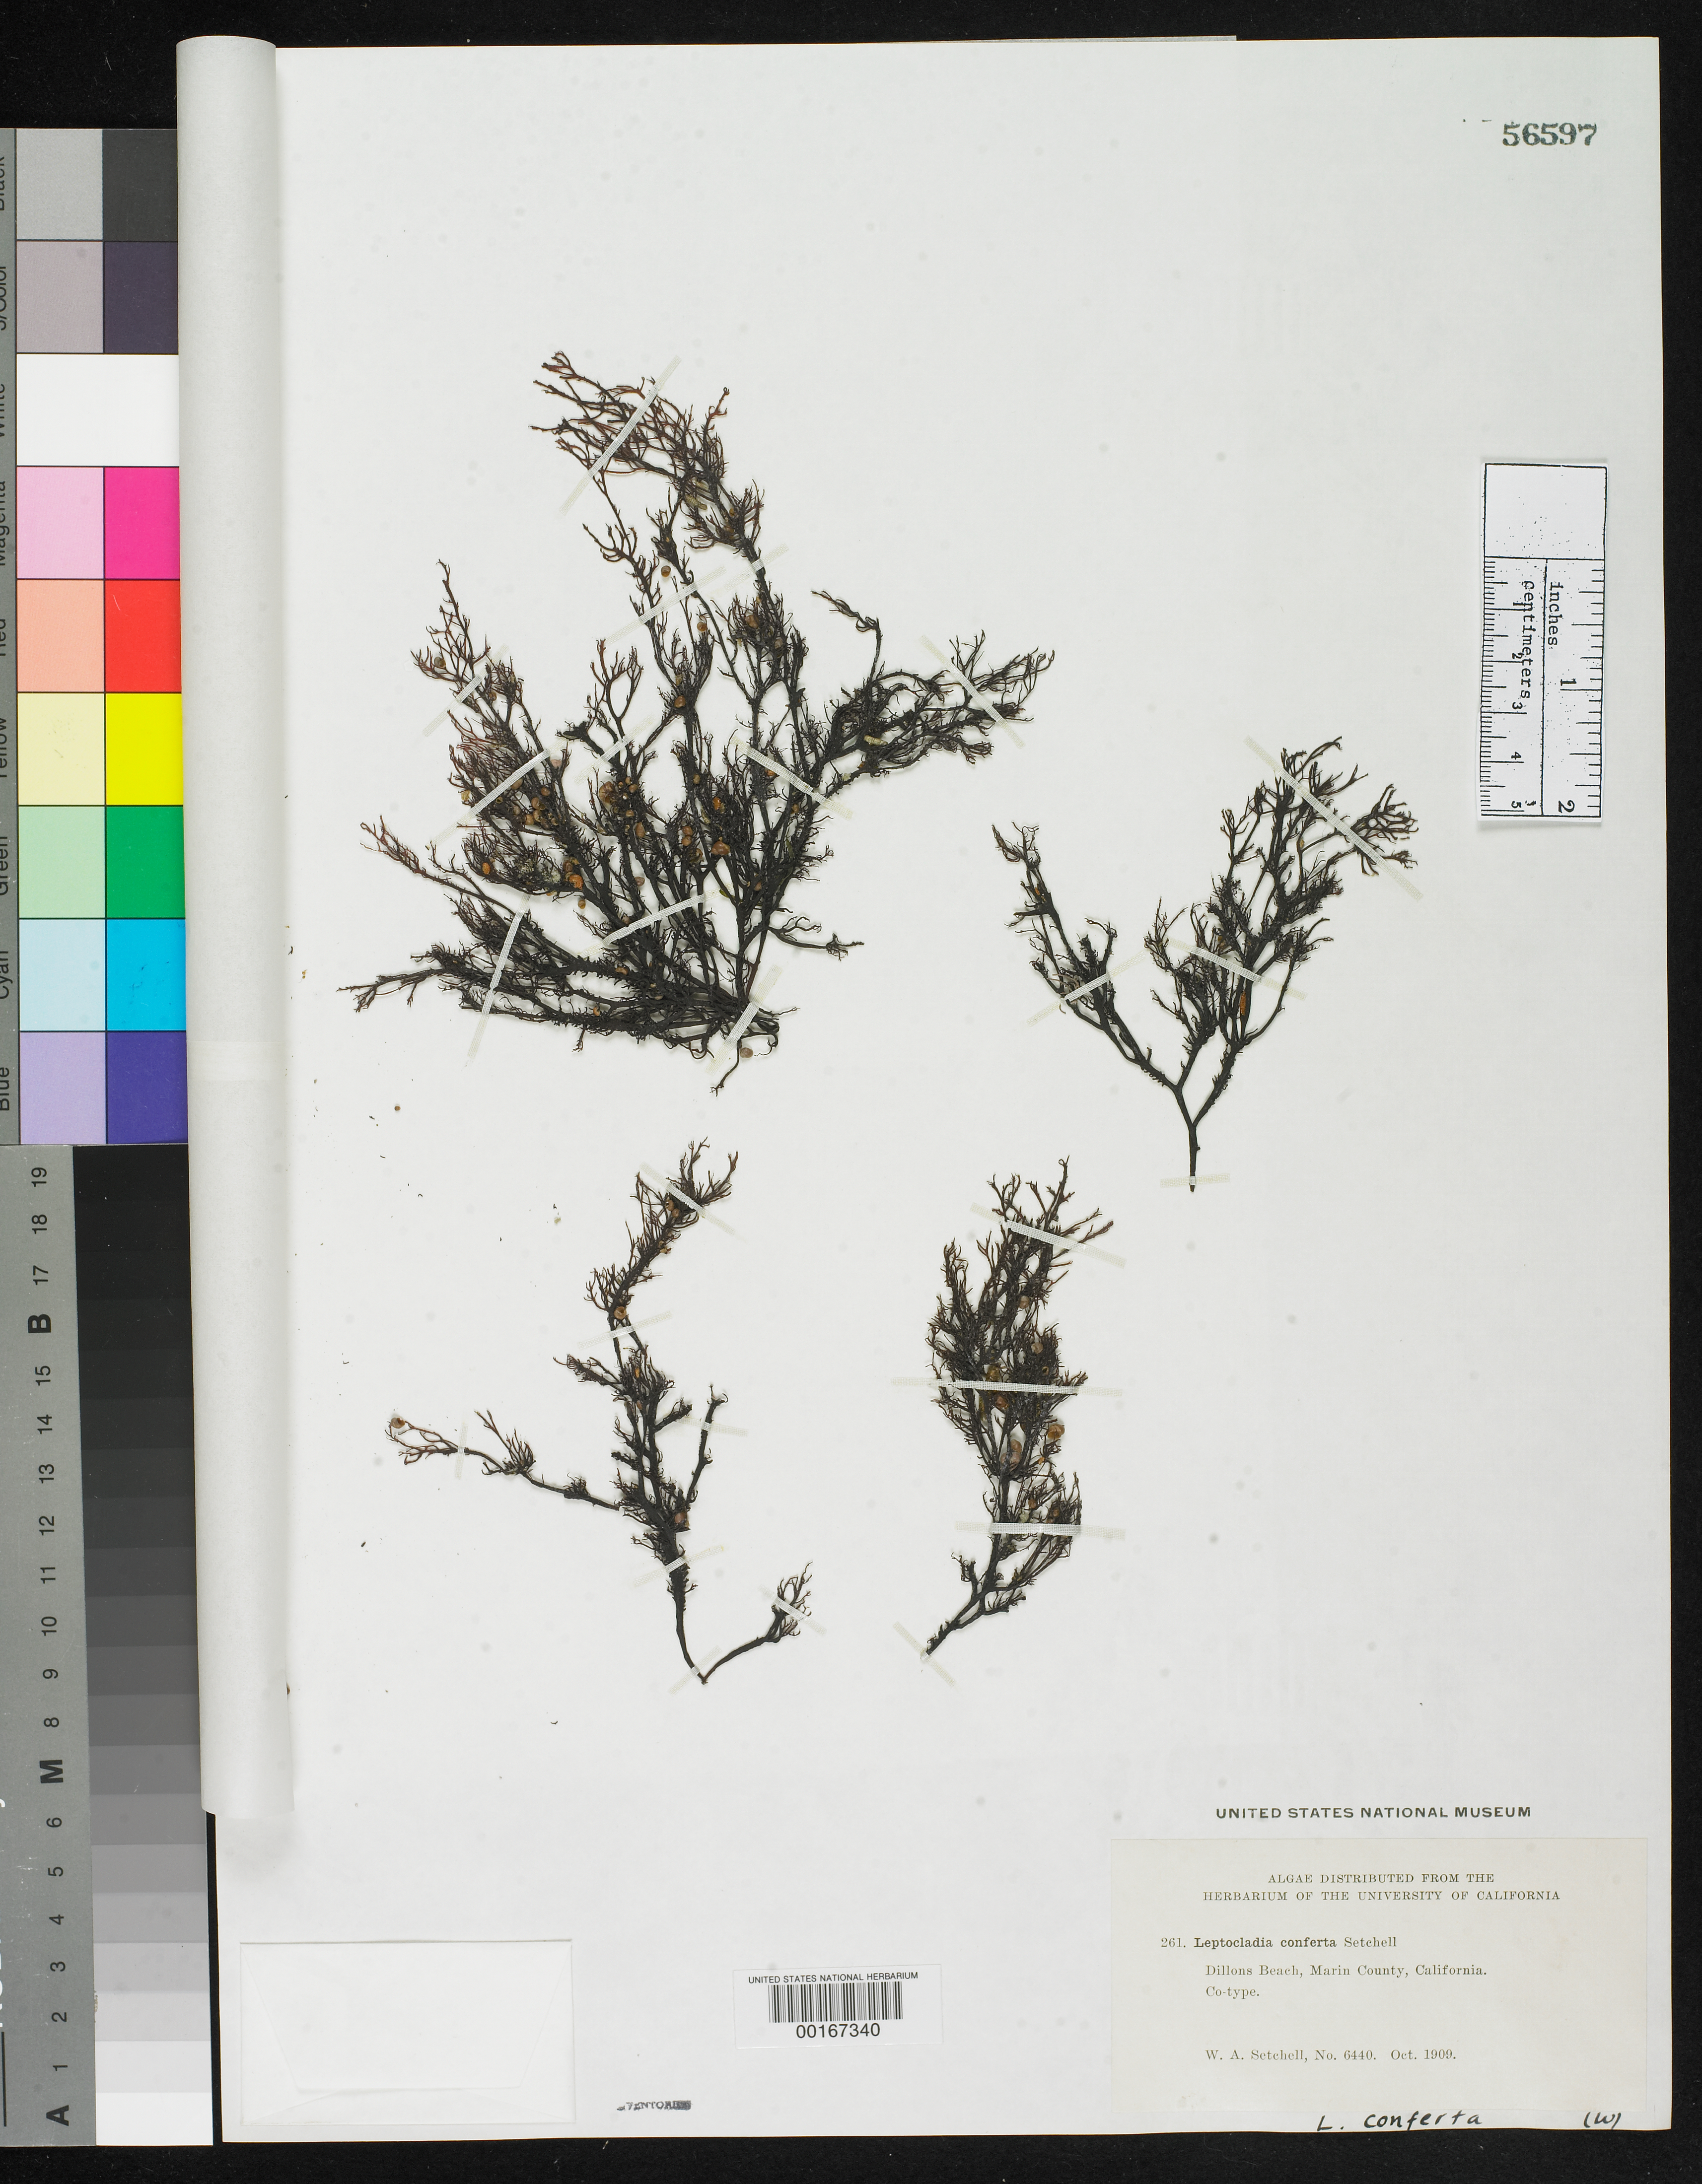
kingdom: Plantae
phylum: Rhodophyta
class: Florideophyceae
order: Gigartinales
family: Dumontiaceae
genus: Leptocladia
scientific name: Leptocladia conferta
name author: Setch.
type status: Syntype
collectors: W. Setchell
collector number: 6440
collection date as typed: Oct 1909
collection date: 1909-10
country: United States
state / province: California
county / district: Marin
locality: Dillon Beach.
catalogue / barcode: US 56597